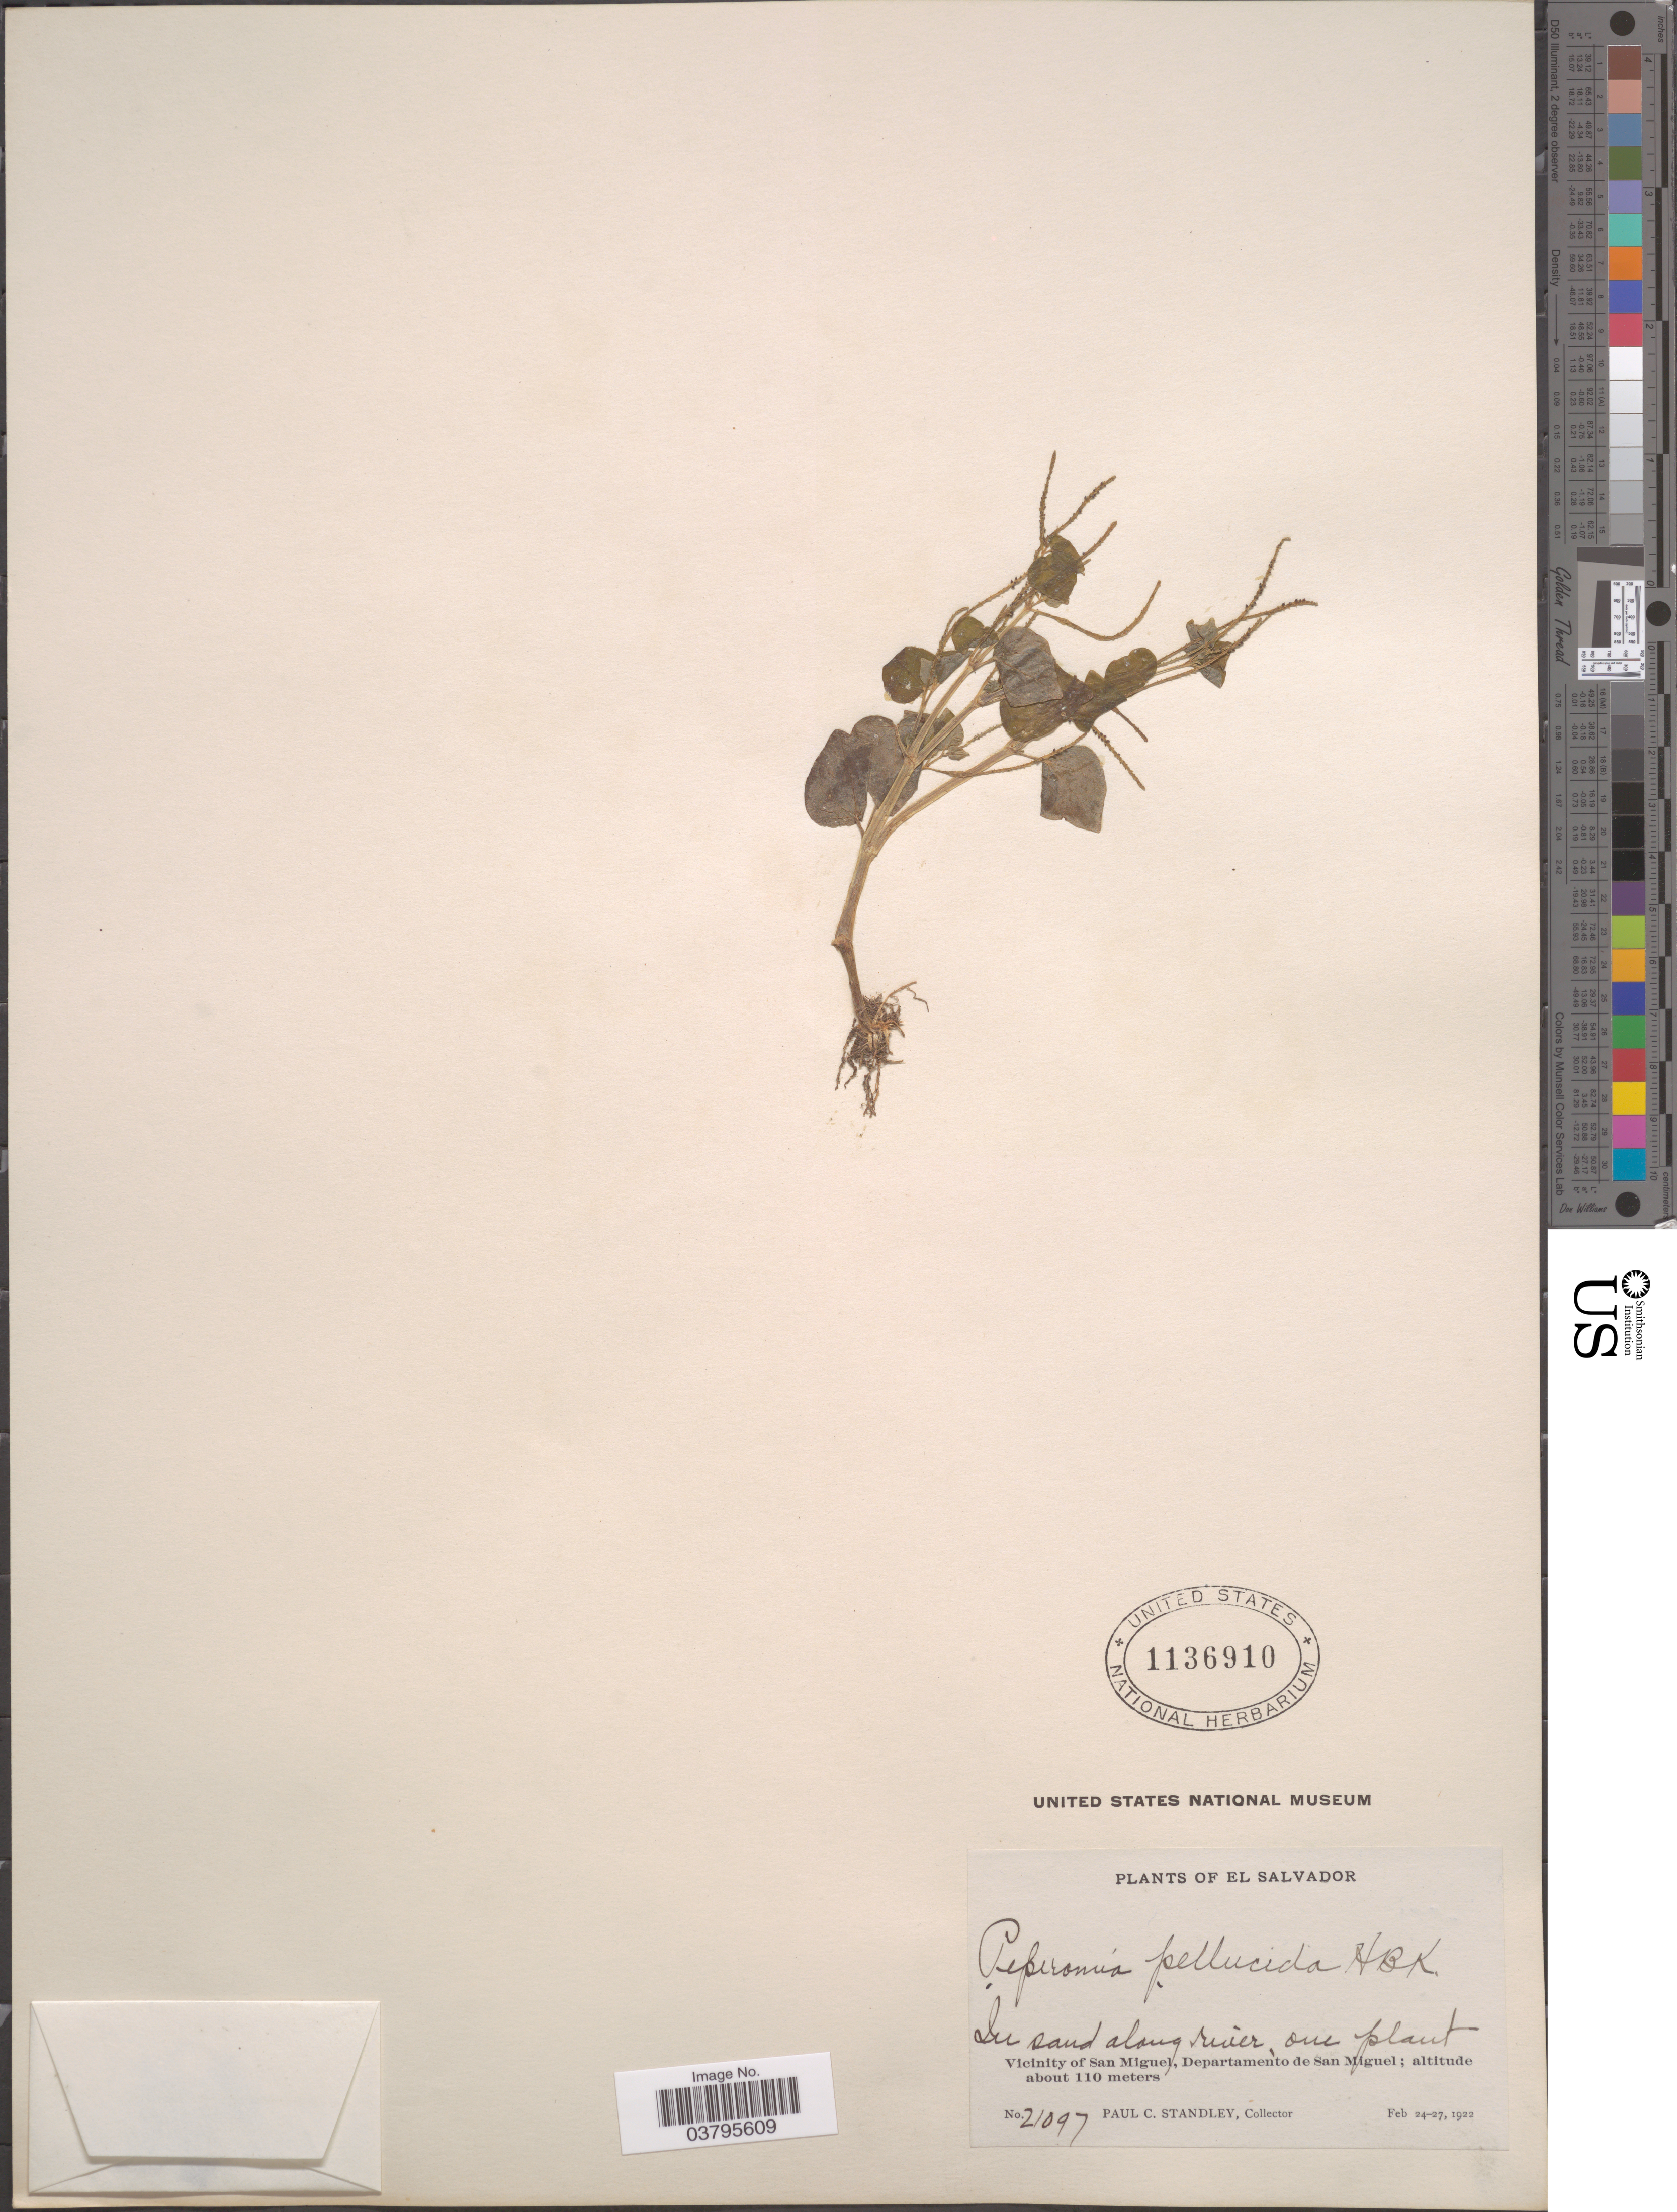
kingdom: Plantae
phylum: Tracheophyta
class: Magnoliopsida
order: Piperales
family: Piperaceae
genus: Peperomia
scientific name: Peperomia pellucida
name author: (L.) Kunth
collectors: P. C. Standley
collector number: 21097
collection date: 1922-02-24/1922-02-27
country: El Salvador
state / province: San Miguel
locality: Vicinity of San Miguel, Departamento de San Miguel.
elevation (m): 110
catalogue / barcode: US 1136910